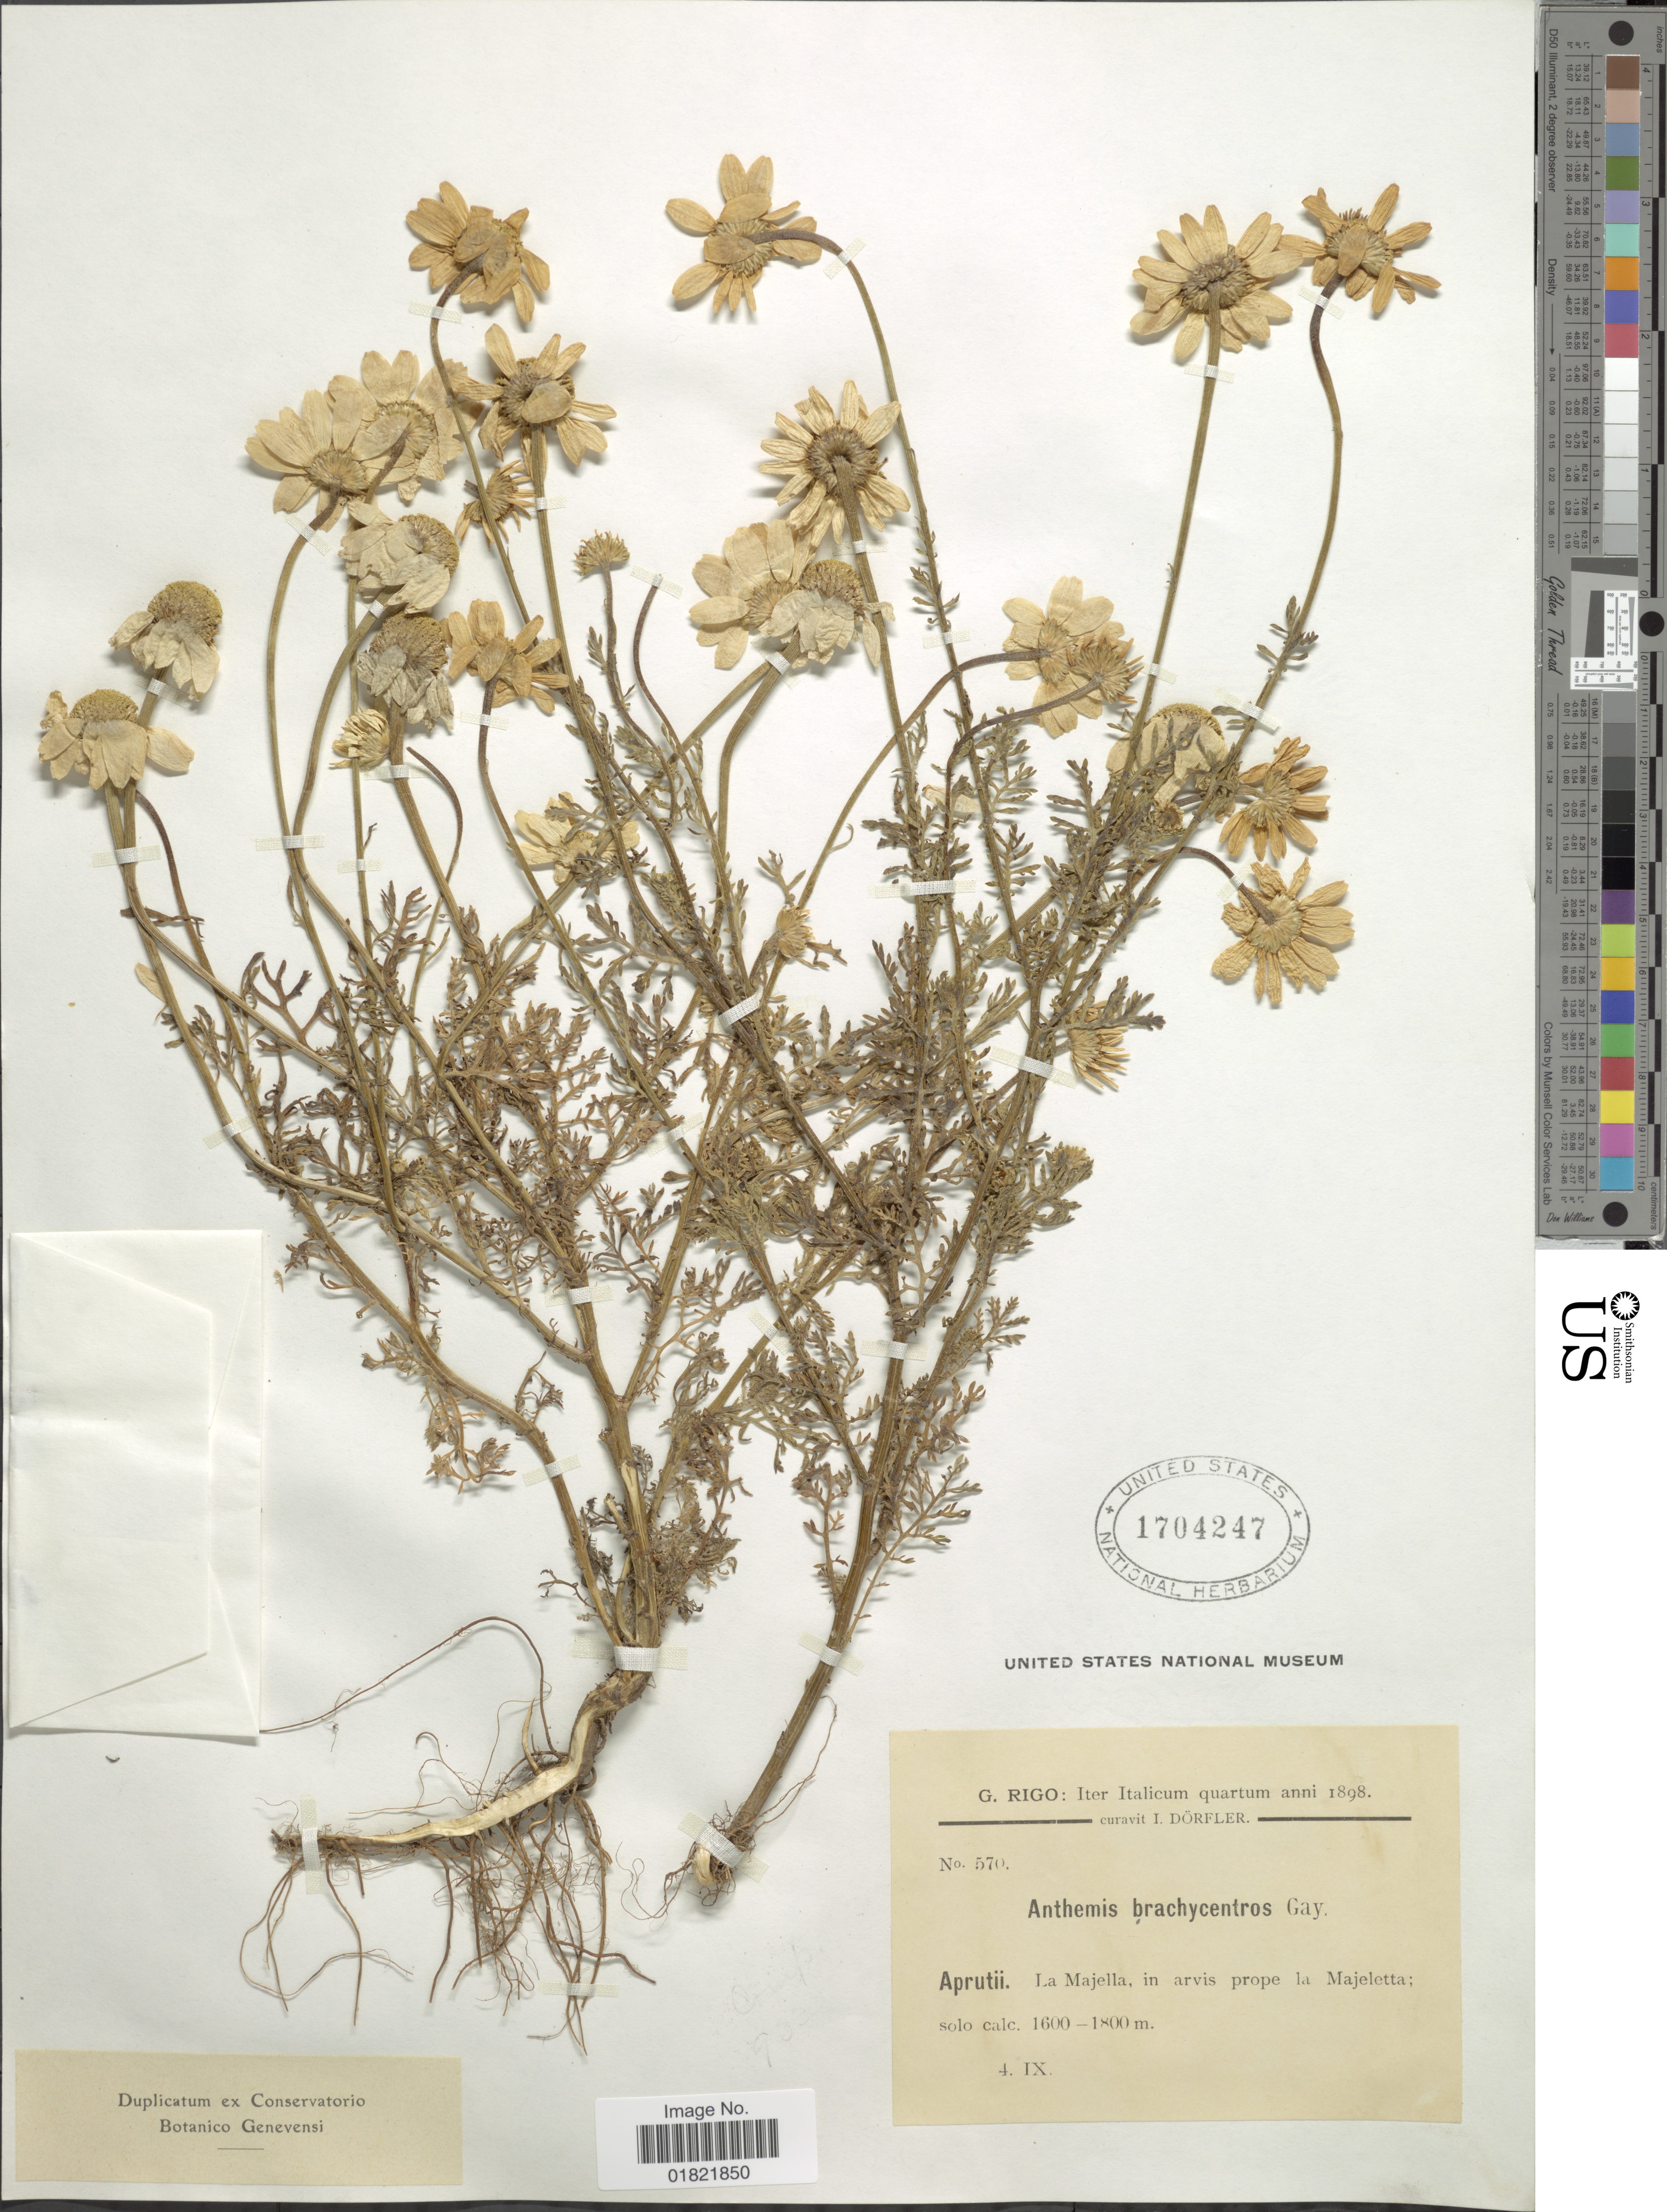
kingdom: Plantae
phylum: Tracheophyta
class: Magnoliopsida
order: Asterales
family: Asteraceae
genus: Anthemis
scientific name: Anthemis brachycentros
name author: J. Gay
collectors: G. Rigo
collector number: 570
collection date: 1898-09-04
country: Italy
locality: Italicum, Aprutii. La Majella, in arvis prope la Majeletta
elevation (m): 1600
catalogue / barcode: US 1704247